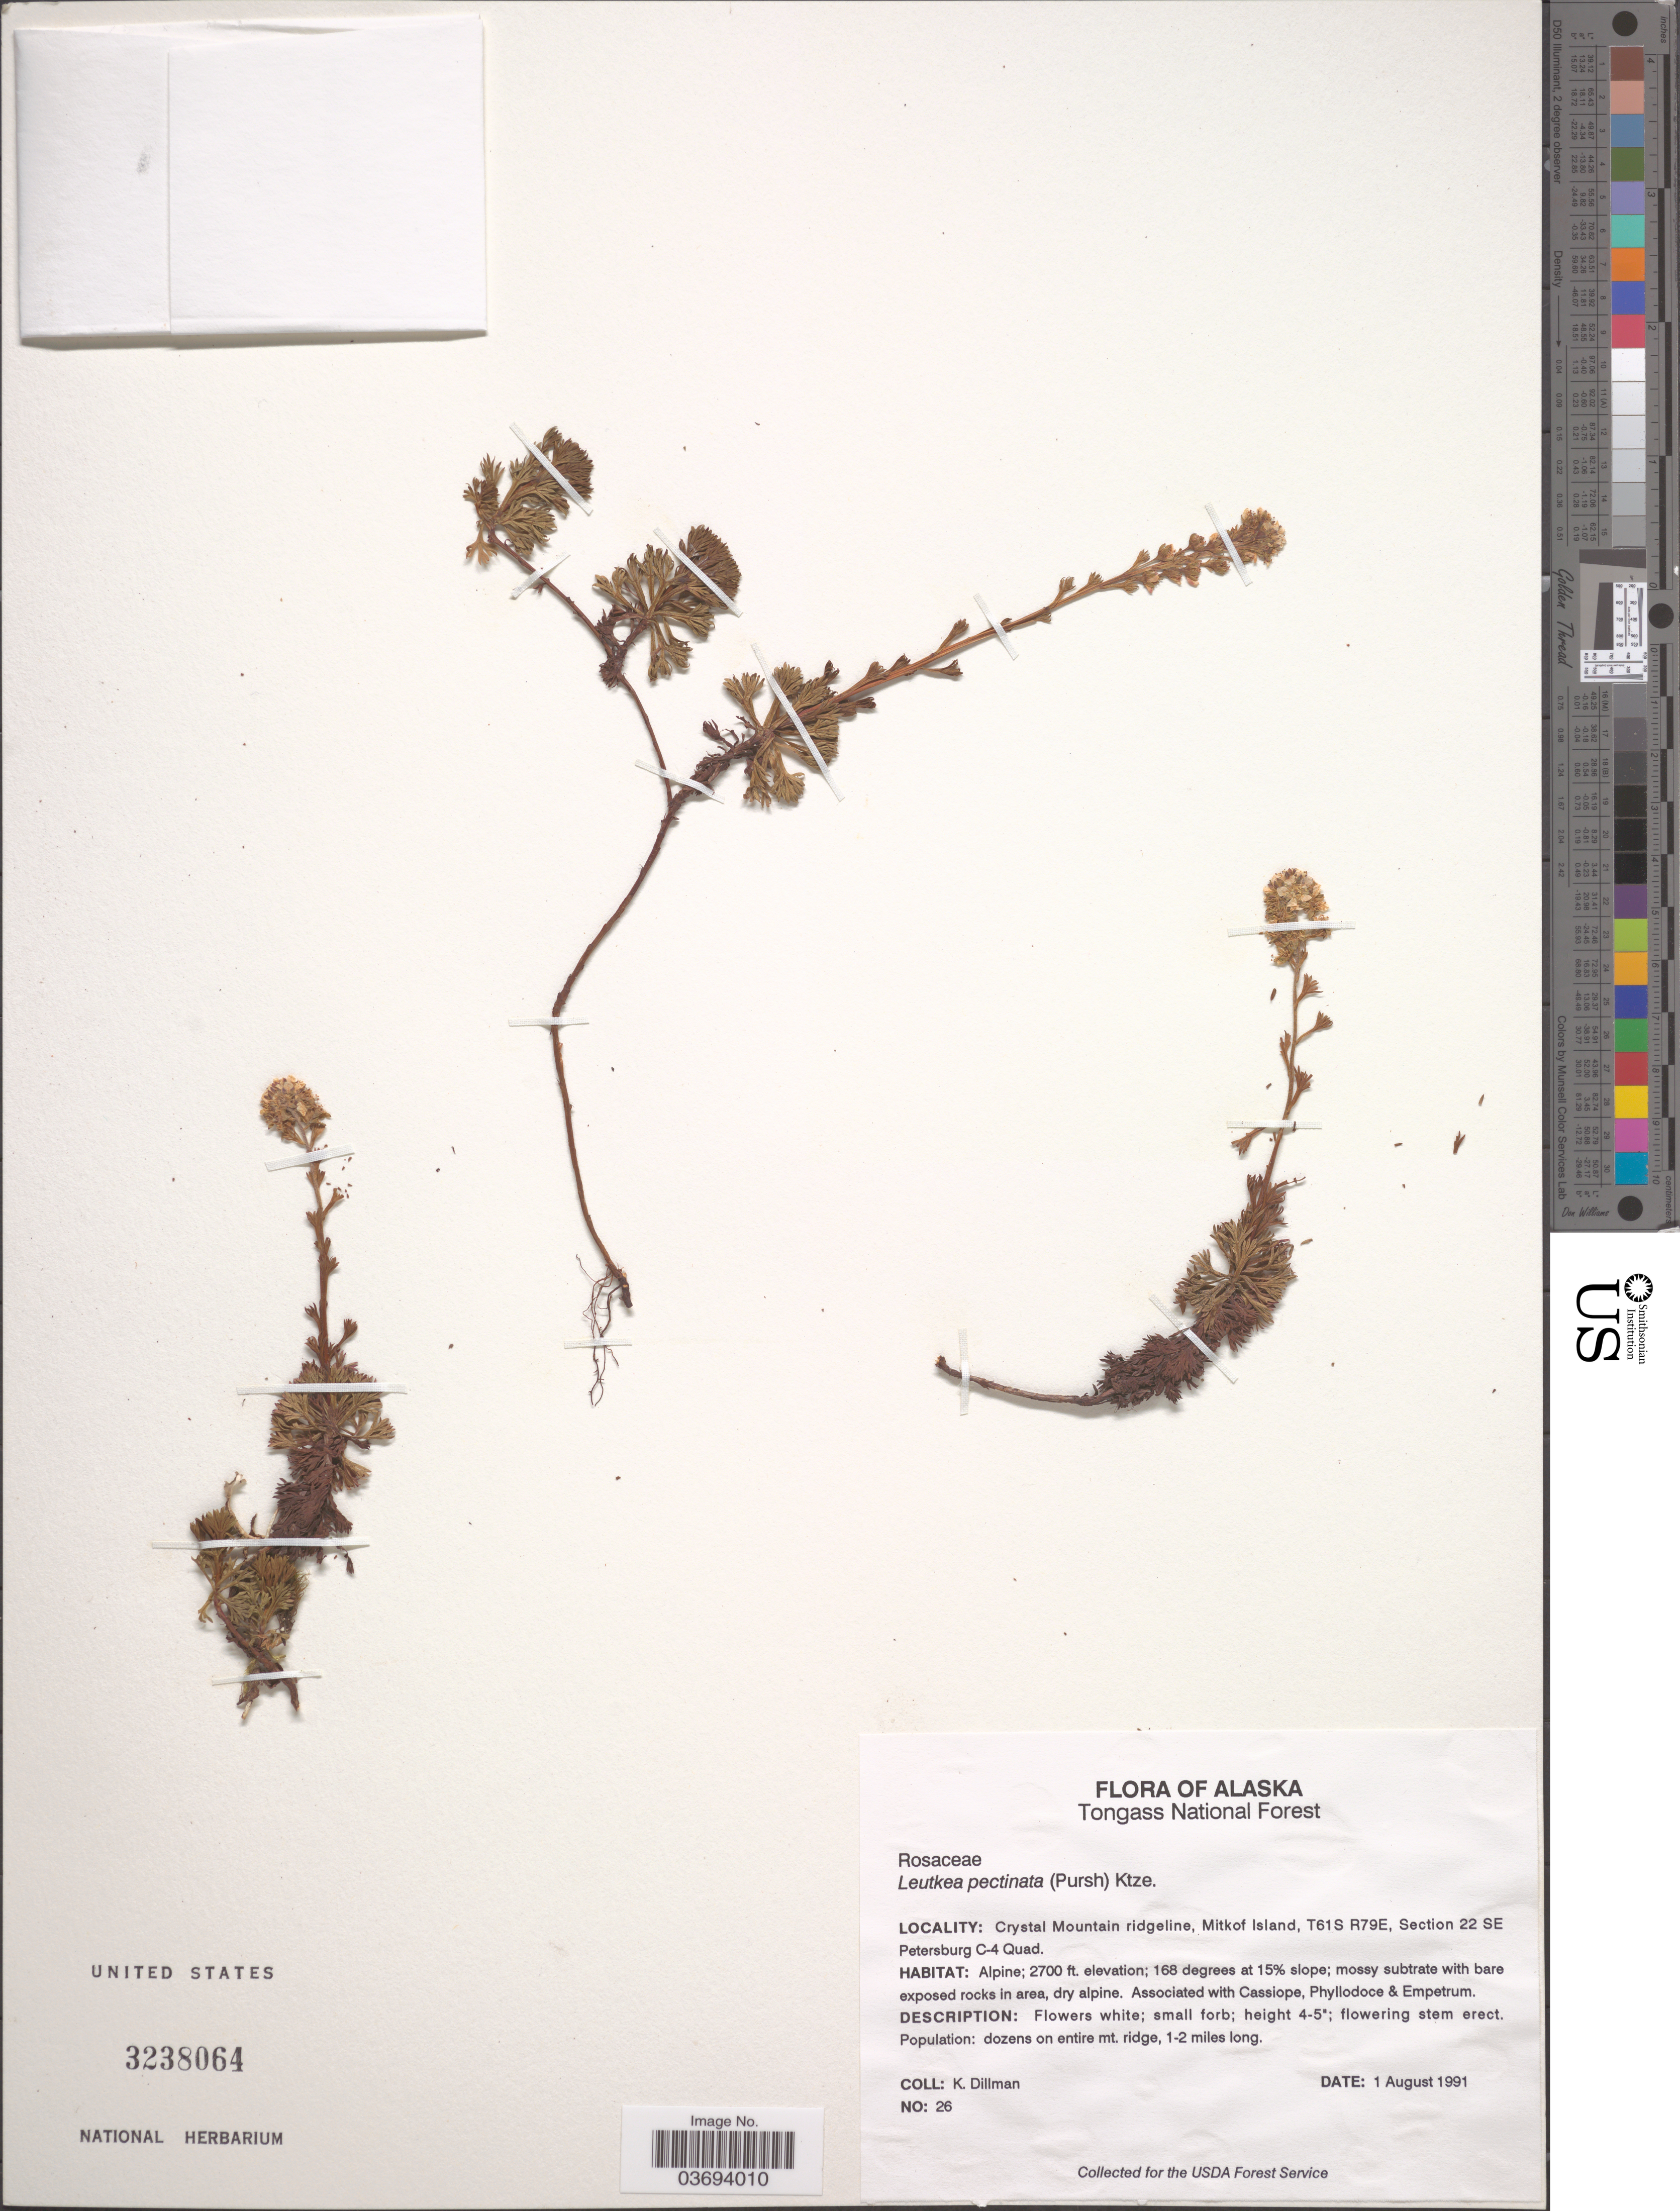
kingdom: Plantae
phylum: Tracheophyta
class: Magnoliopsida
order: Rosales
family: Rosaceae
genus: Luetkea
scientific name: Luetkea pectinata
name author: (Pursh) Kuntze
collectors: K. Dillman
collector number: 26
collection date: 1991-08-01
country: United States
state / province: Alaska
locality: Tongass National Forest. Crystal Mountain ridgeline, Mitkof Island, T61S R79E, Section 22 SE Petersburg C-4 Quad.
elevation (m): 823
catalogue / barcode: US 3238064